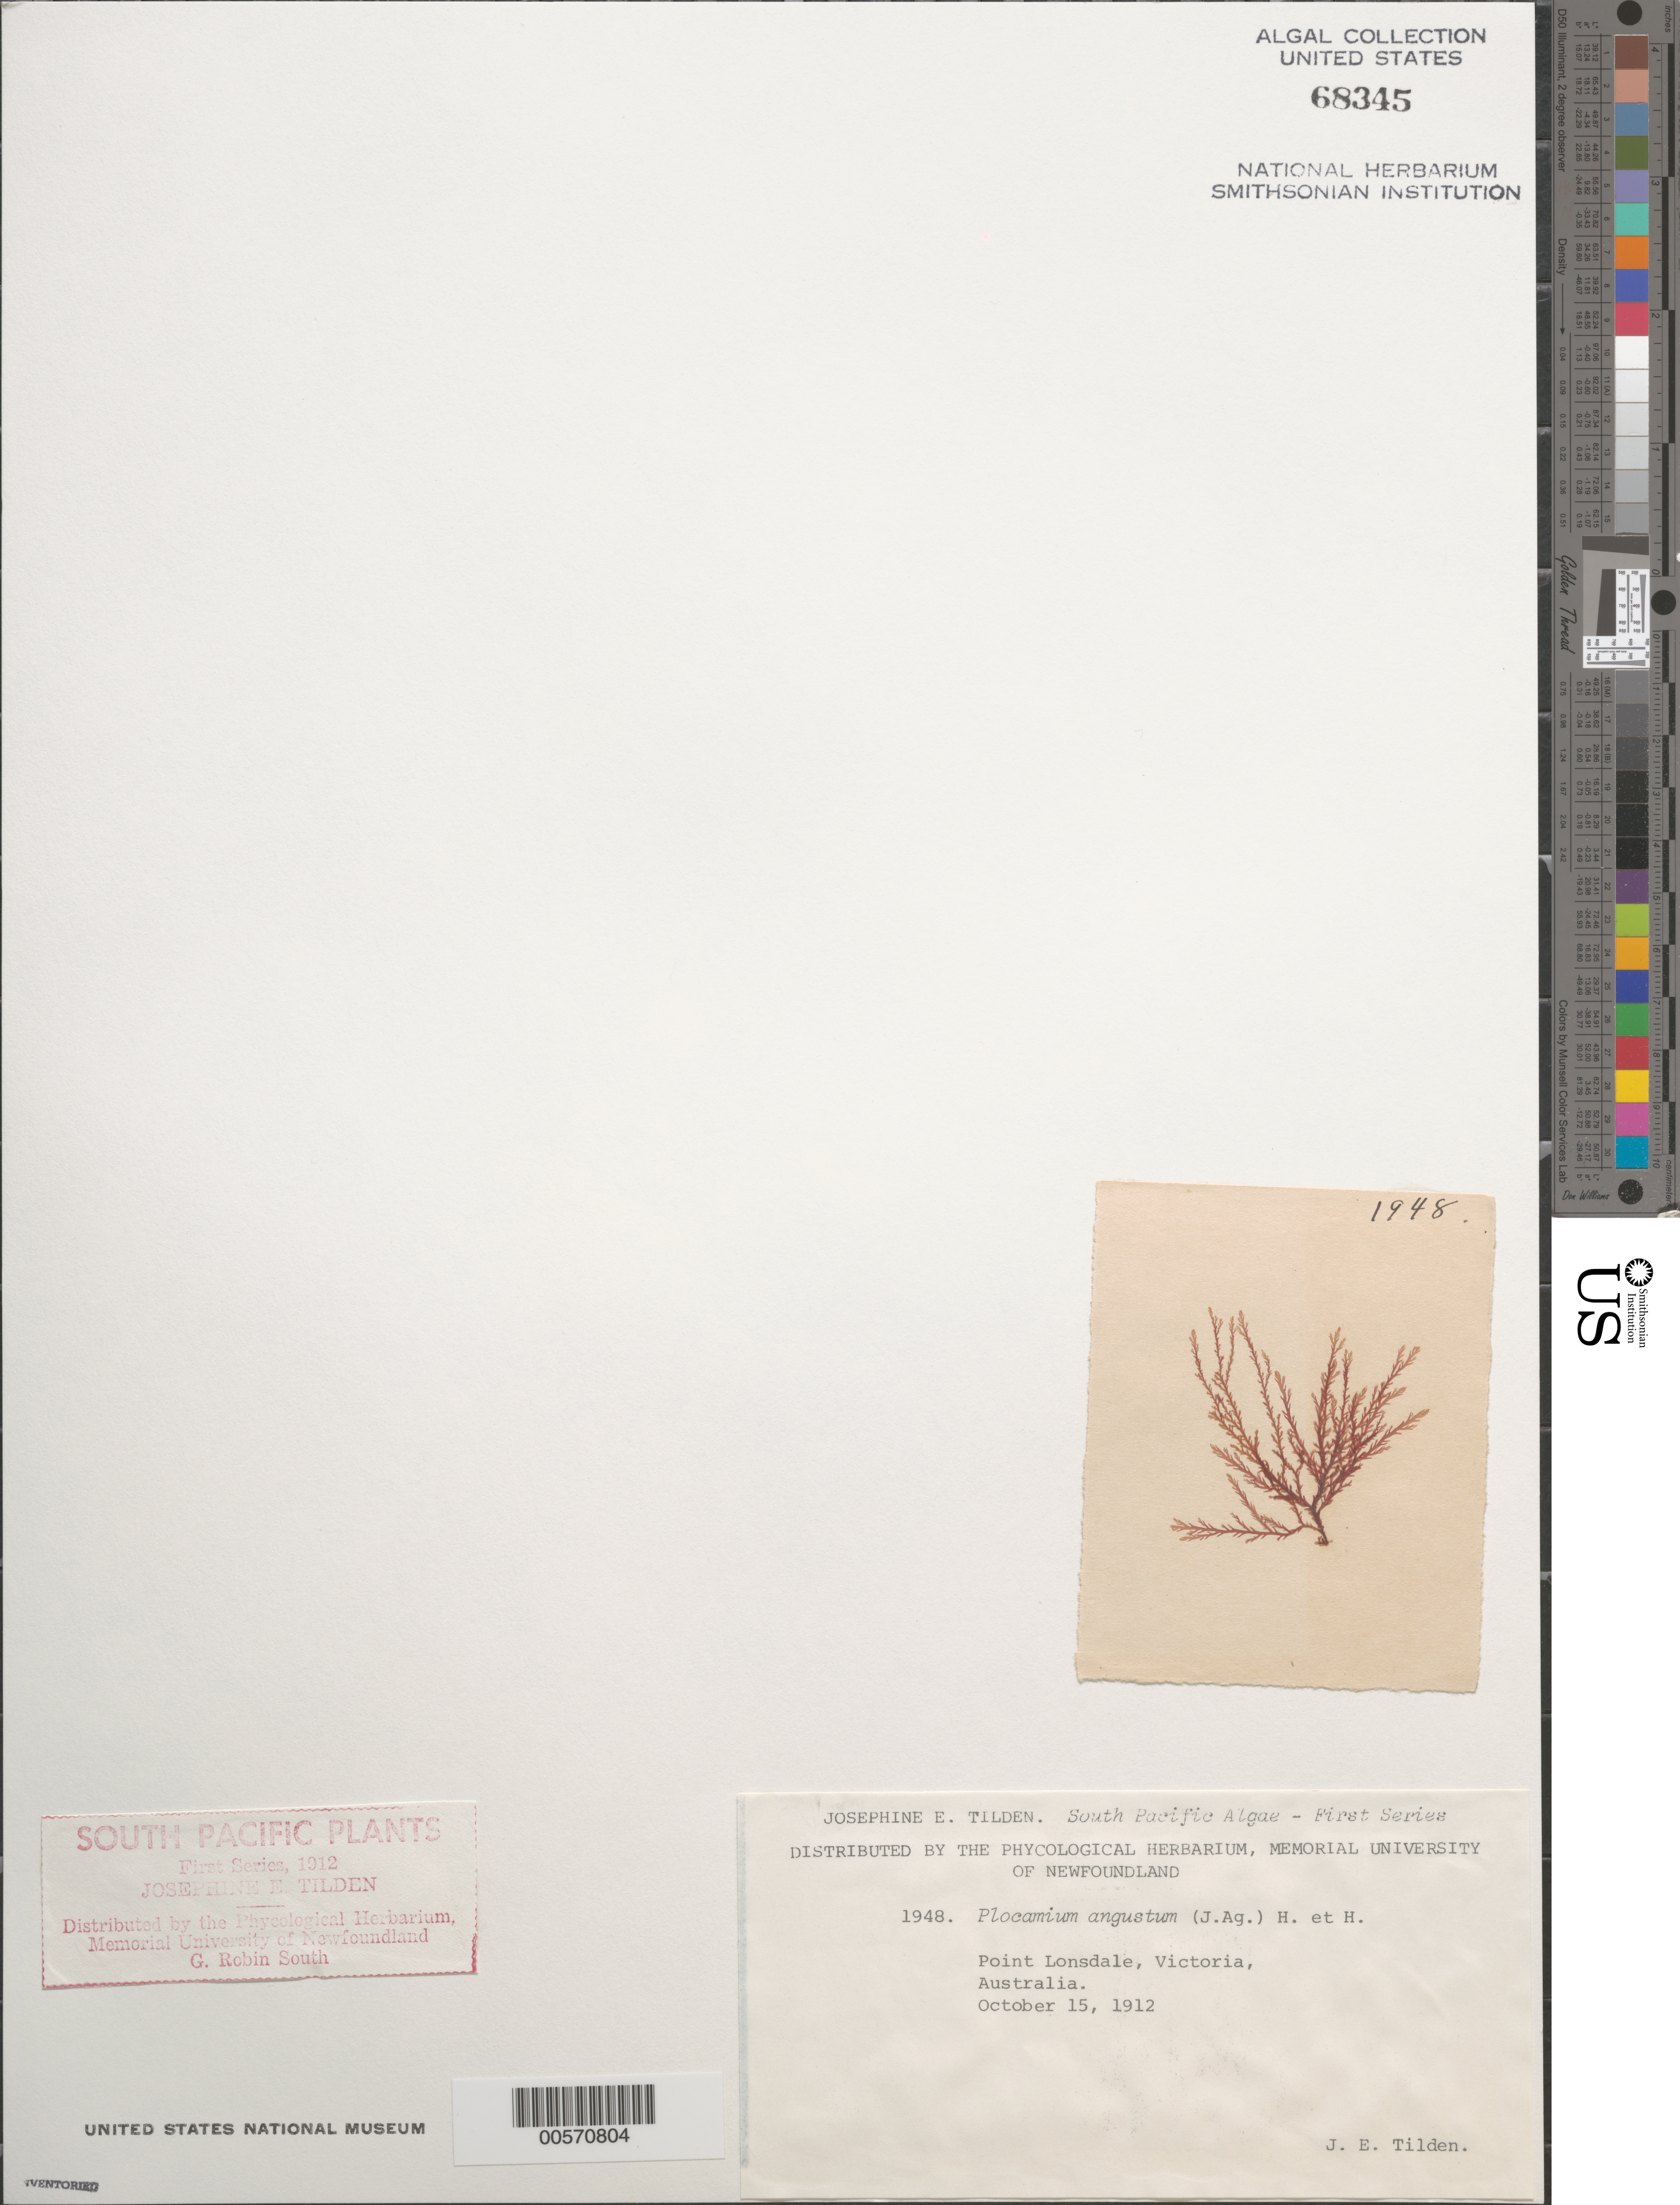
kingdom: Plantae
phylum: Rhodophyta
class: Florideophyceae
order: Plocamiales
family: Plocamiaceae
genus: Plocamium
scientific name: Plocamium angustum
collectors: J. E. Tilden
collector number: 1948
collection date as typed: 15 Oct 1912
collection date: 1912-10-15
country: Australia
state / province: Victoria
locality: Point lonsdale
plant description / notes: Tilden, South Pacific Plants, First Series, 1912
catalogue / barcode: US 68345